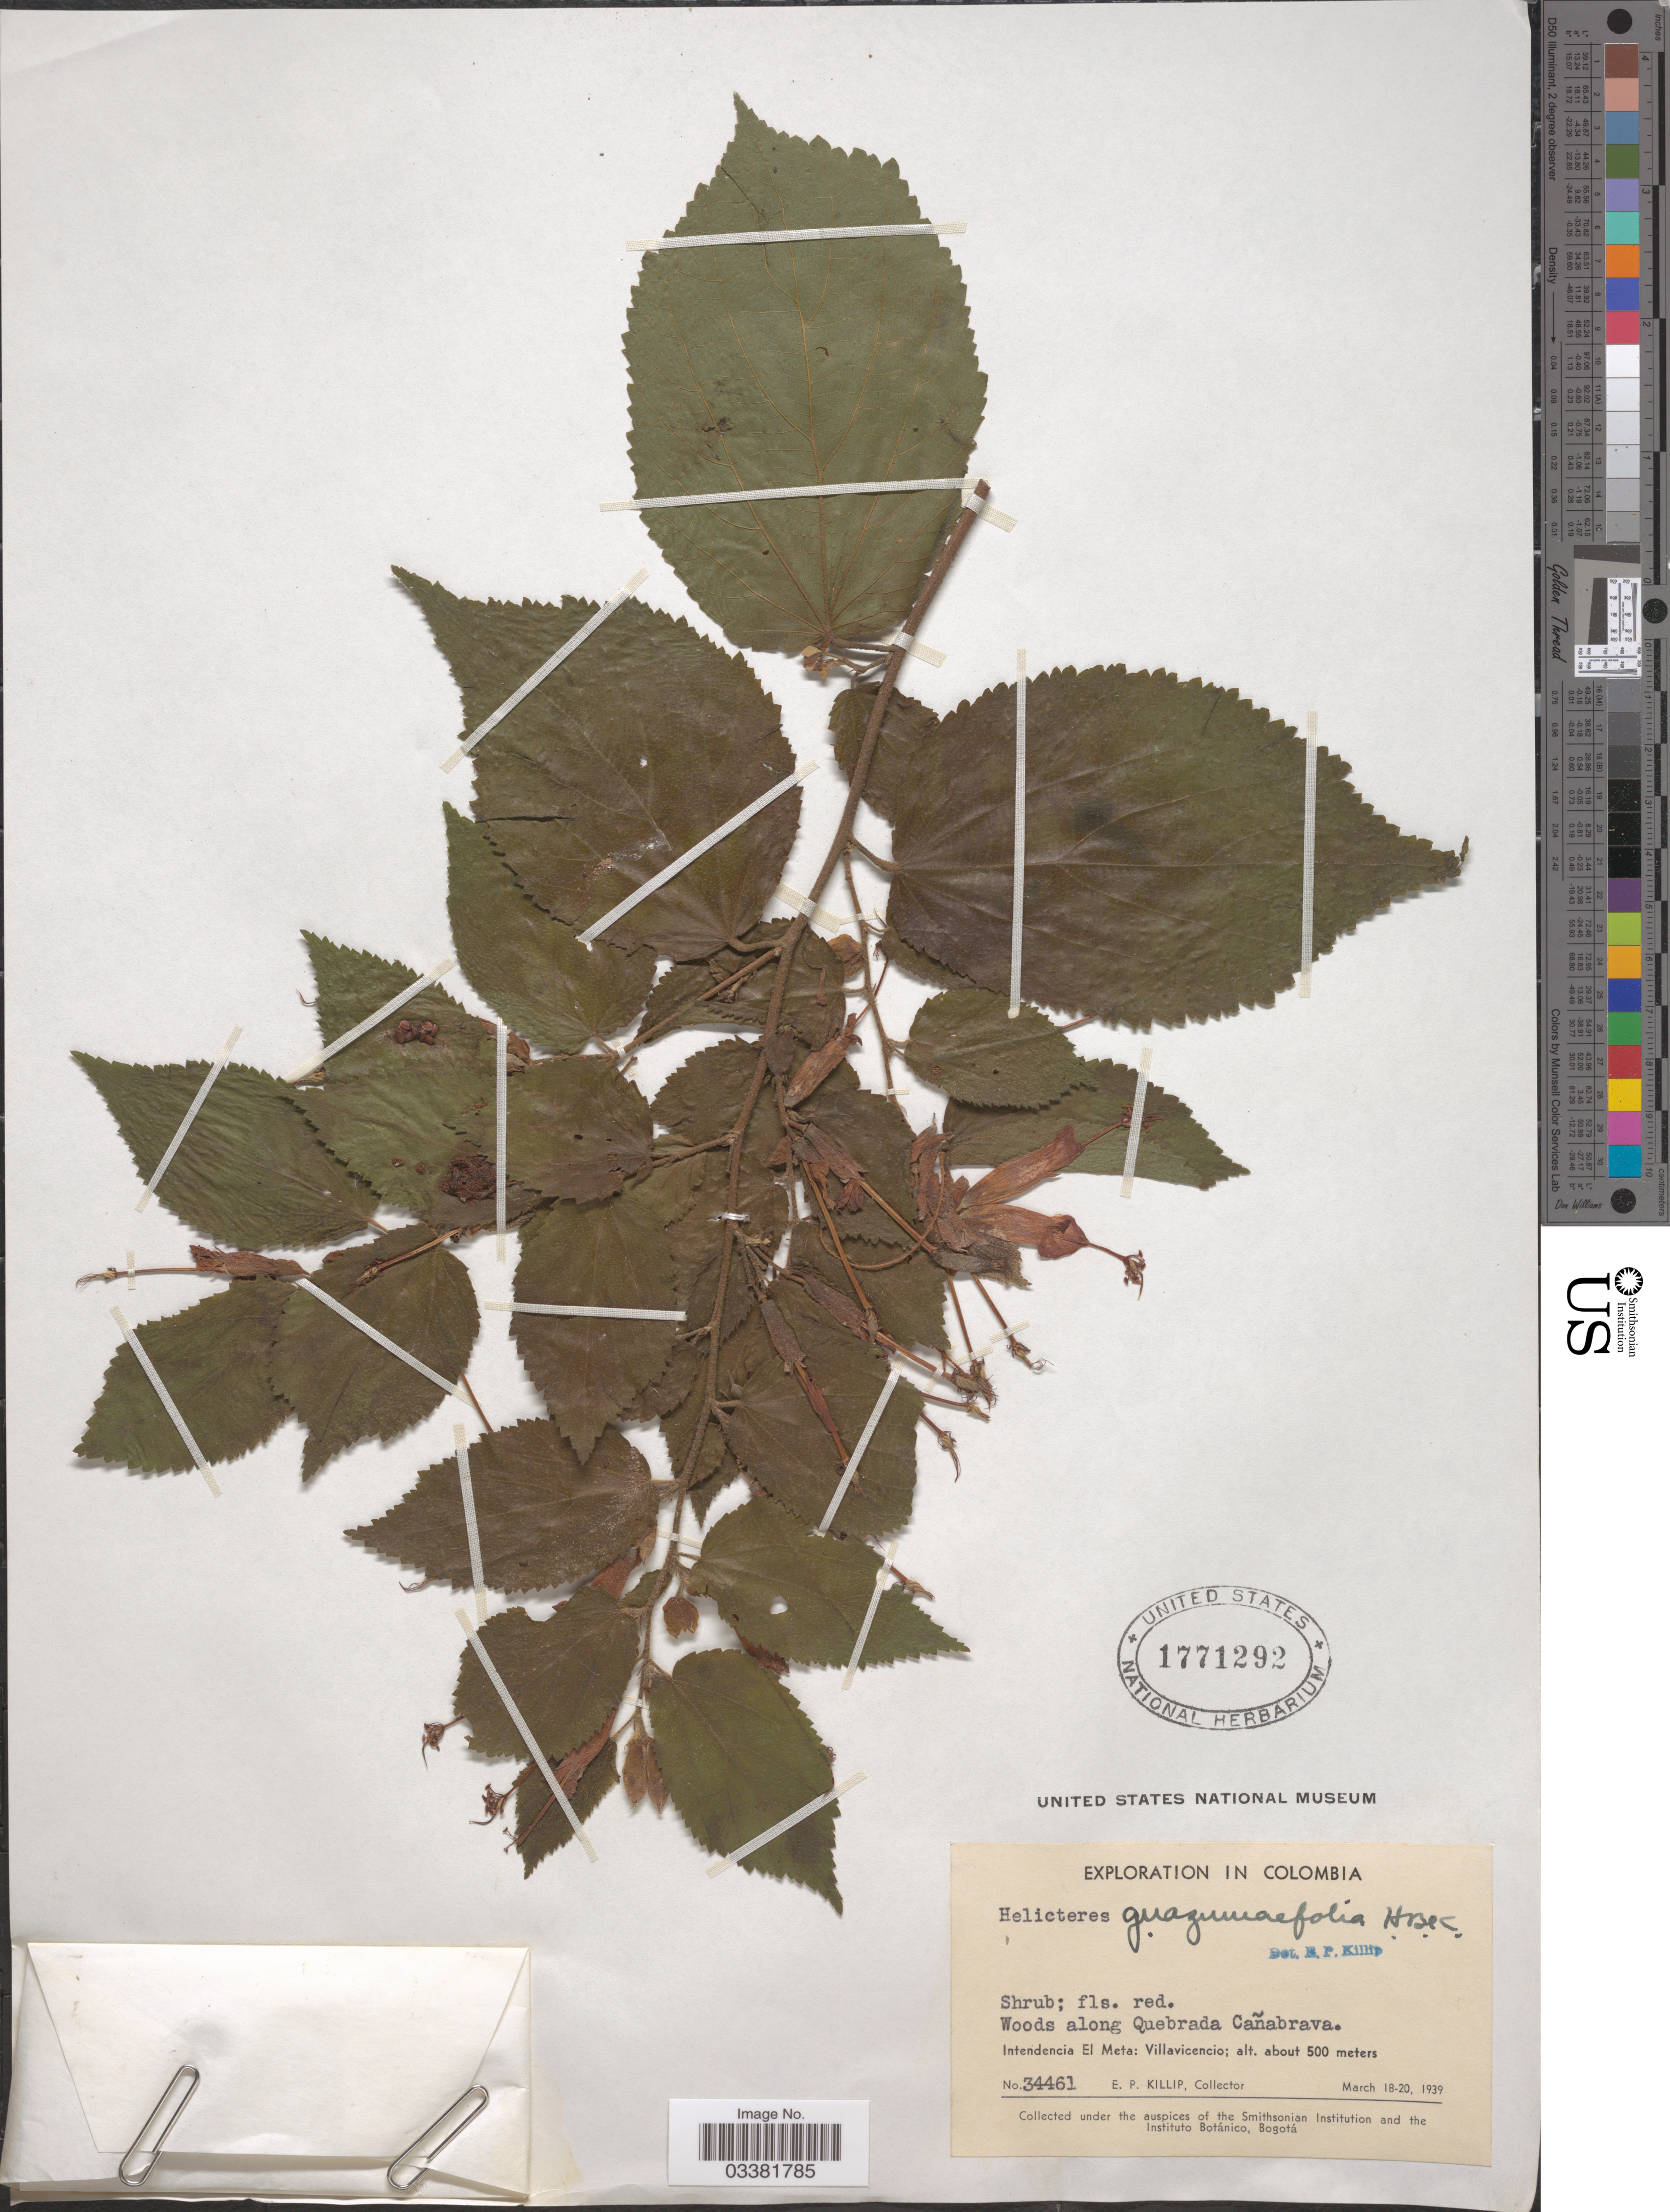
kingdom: Plantae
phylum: Tracheophyta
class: Magnoliopsida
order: Malvales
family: Malvaceae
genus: Helicteres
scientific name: Helicteres guazumifolia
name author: Kunth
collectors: E. P. Killip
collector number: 34461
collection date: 1939-03-18/1939-03-20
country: Colombia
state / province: Meta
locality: Woods along Quebrada Cañabrava. Intendencia El Meta: Villavicencio.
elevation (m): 500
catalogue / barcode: US 1771292